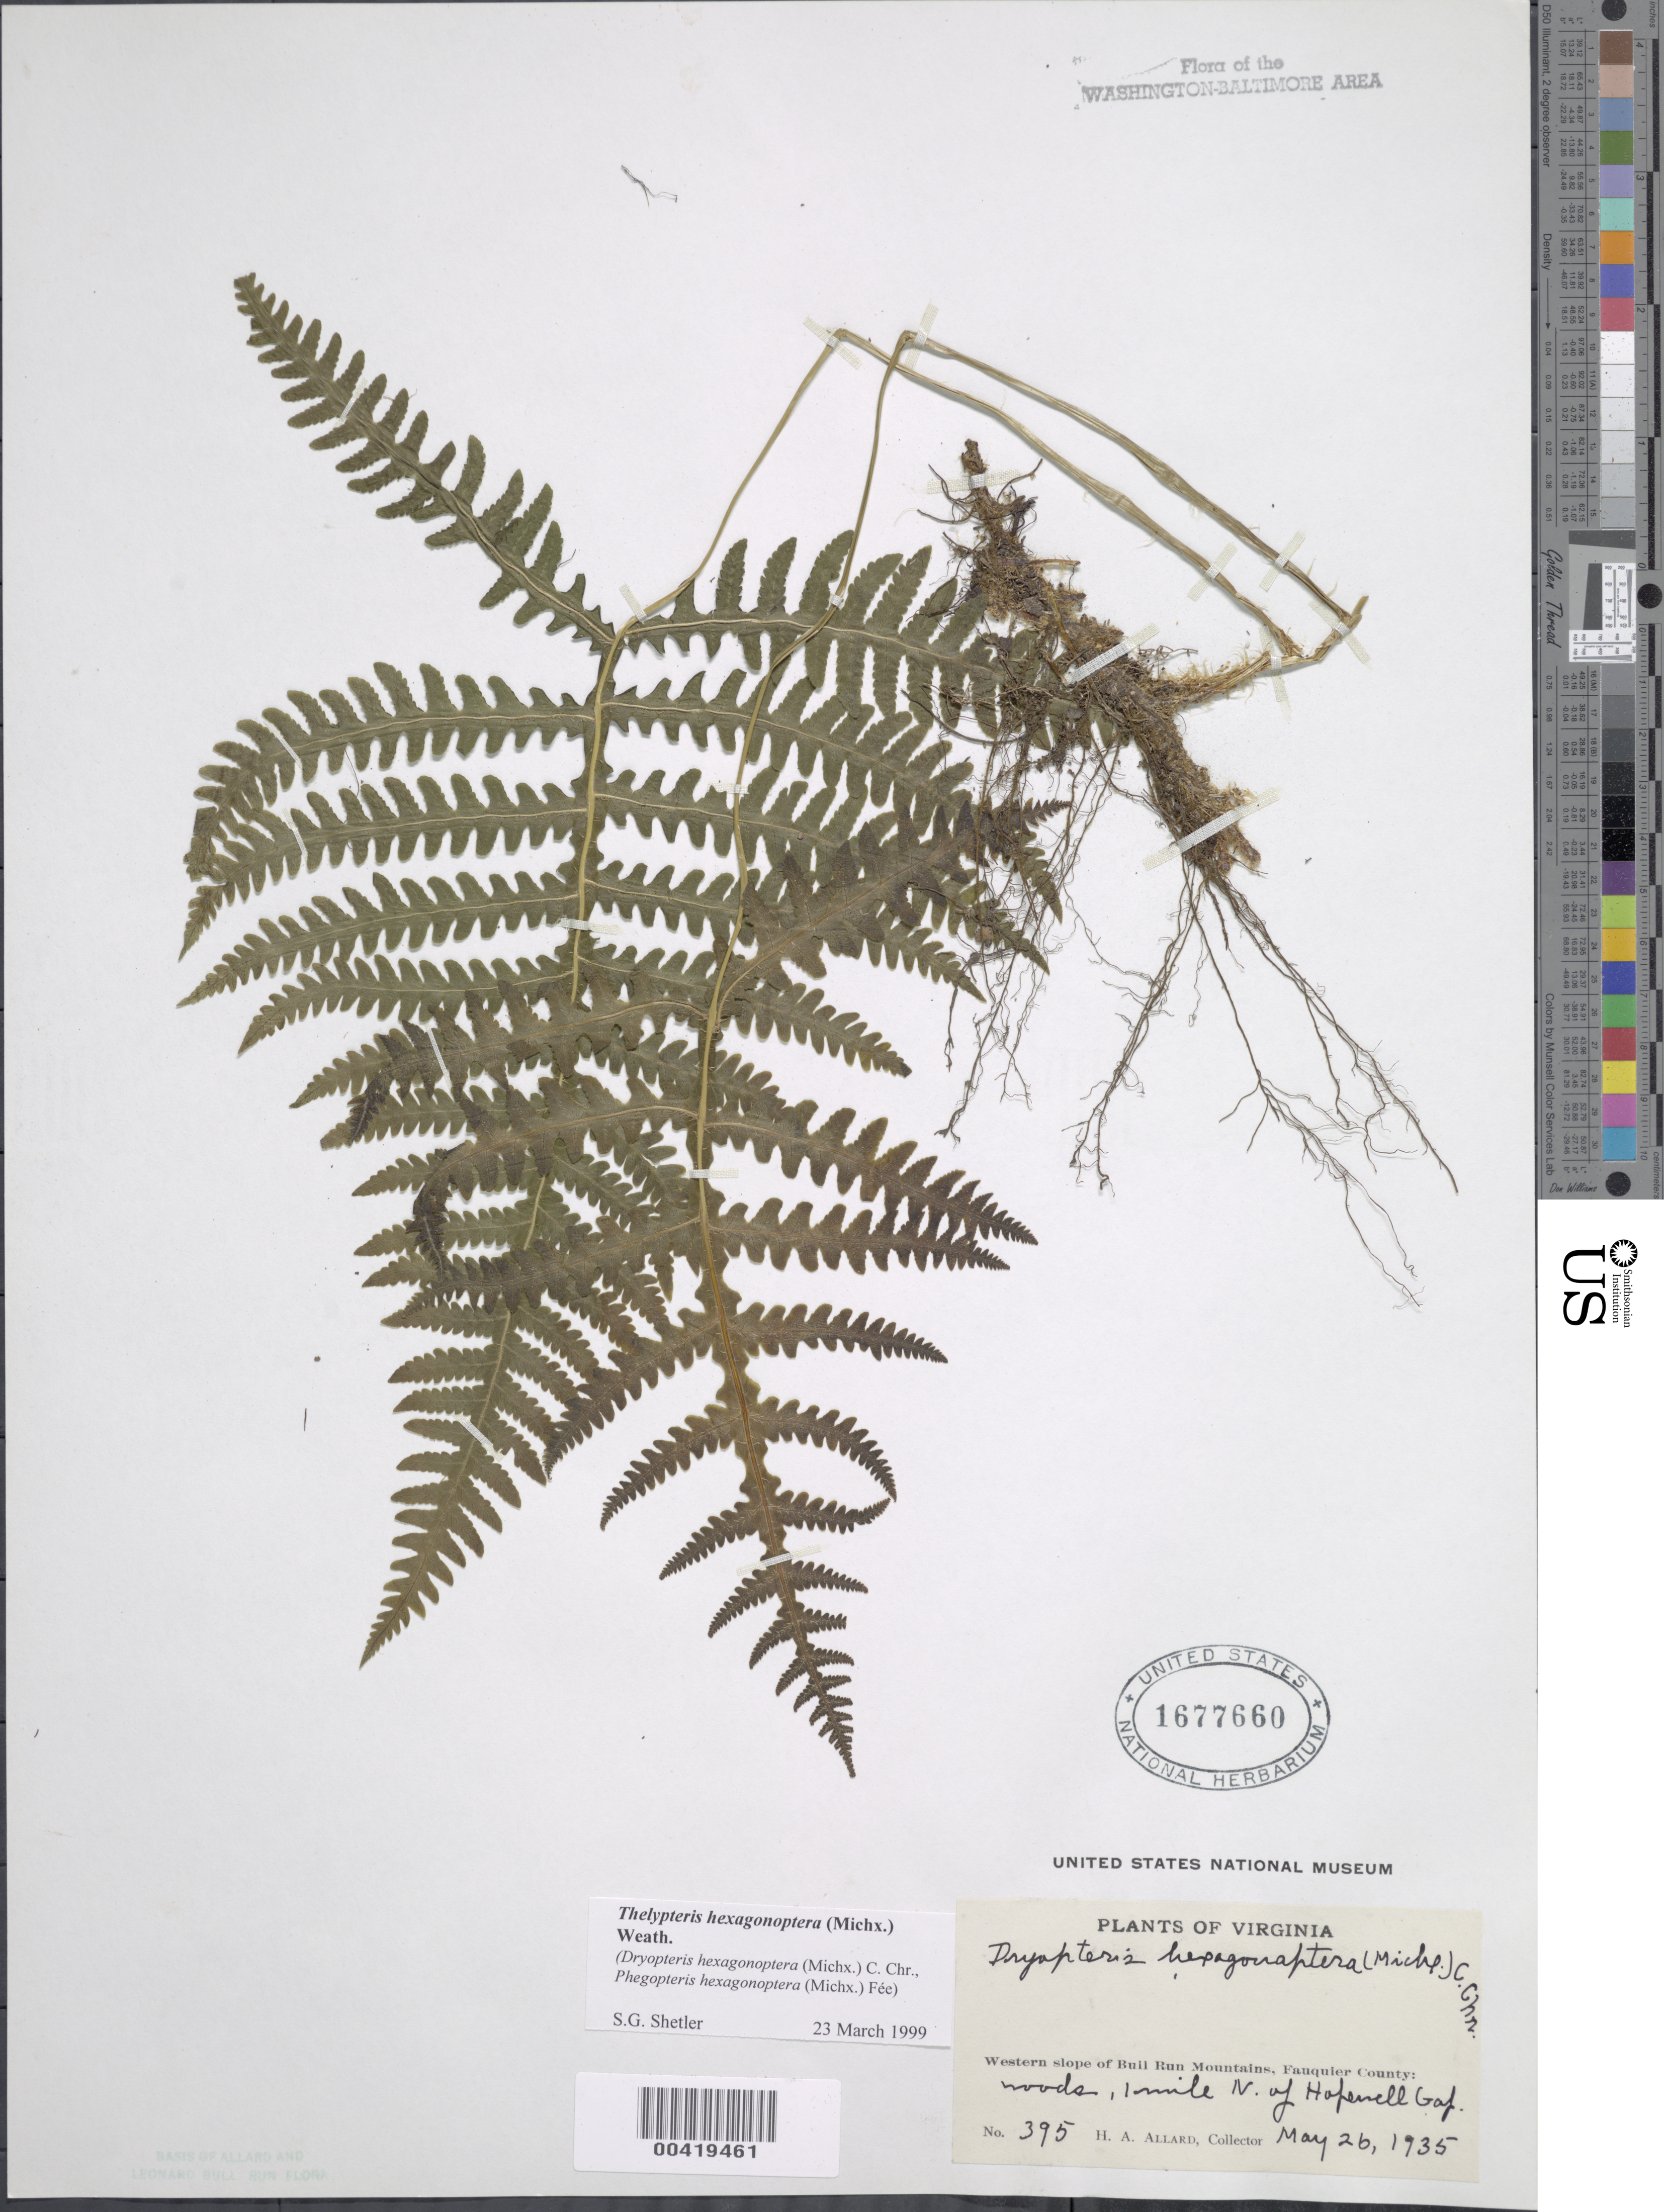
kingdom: Plantae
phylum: Tracheophyta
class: Polypodiopsida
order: Polypodiales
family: Thelypteridaceae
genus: Phegopteris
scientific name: Phegopteris hexagonoptera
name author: (Michx.) Fée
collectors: H. A. Allard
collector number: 395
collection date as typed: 26 May 1935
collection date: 1935-05-26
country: United States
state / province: Virginia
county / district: Fauquier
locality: North of Hopewell Gap Bull Run Mts.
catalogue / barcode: US 1677660